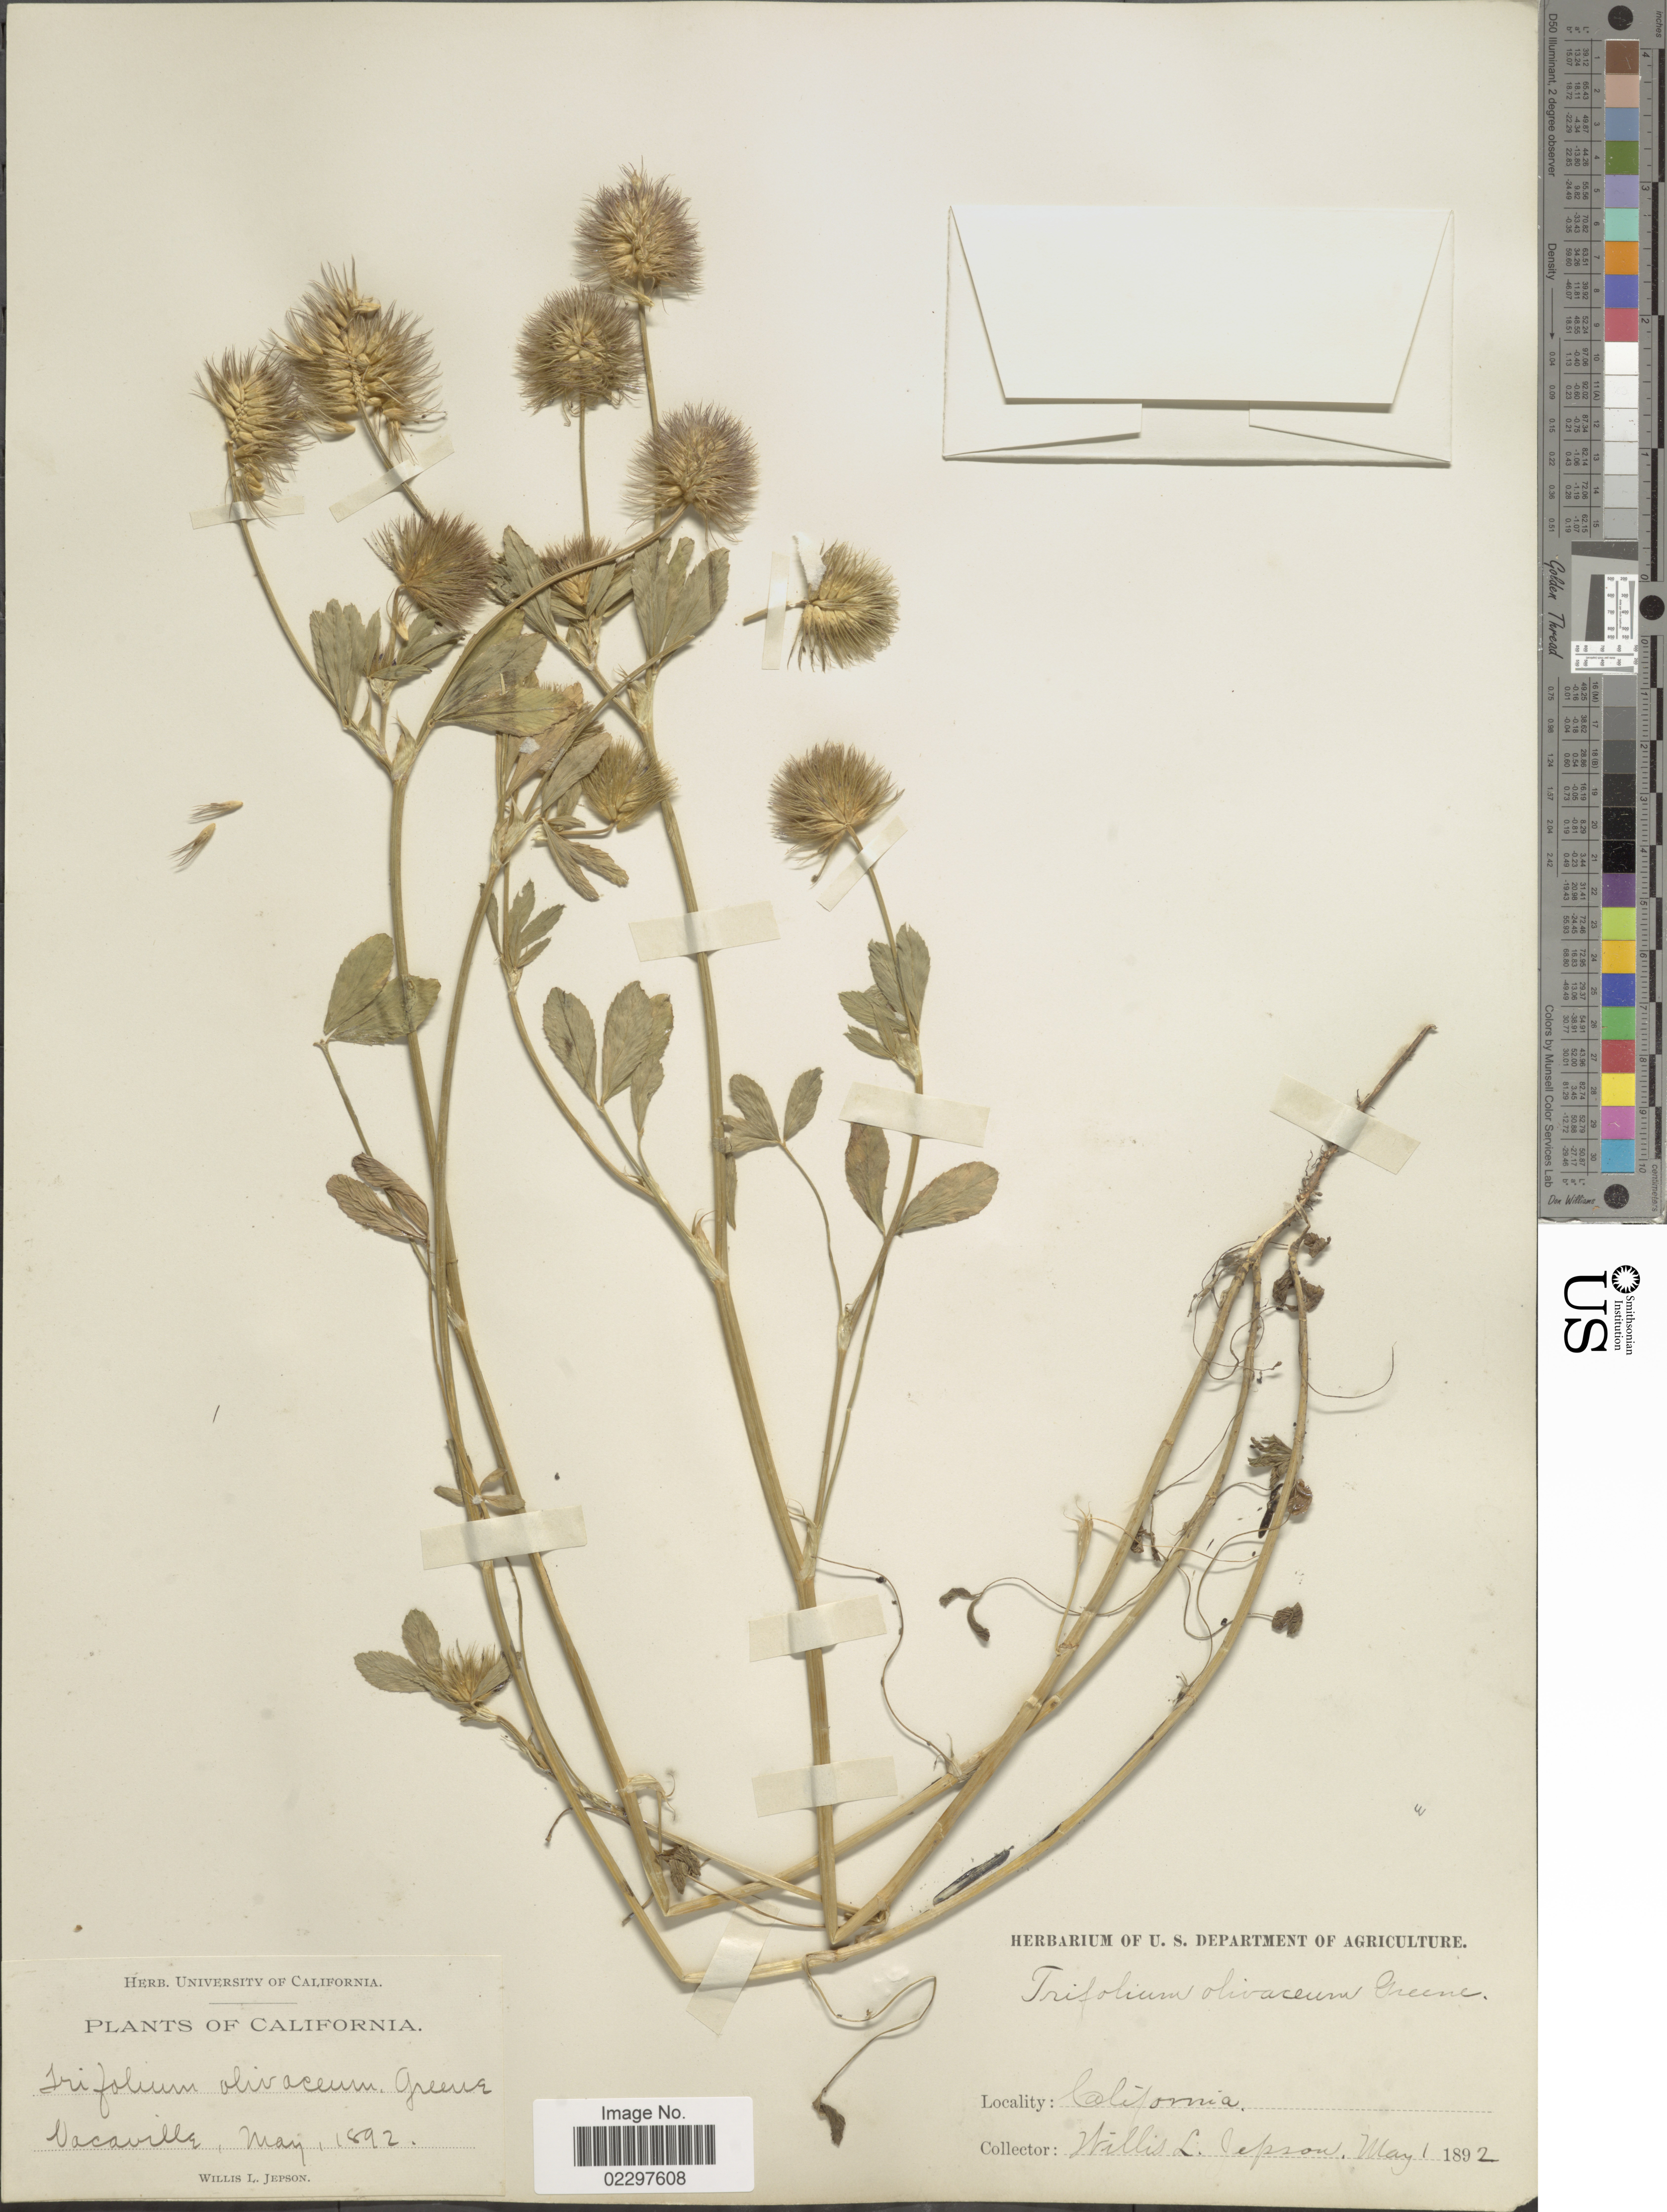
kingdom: Plantae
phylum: Tracheophyta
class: Magnoliopsida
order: Fabales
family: Fabaceae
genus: Trifolium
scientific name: Trifolium olivaceum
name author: Greene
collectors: W. L. Jepson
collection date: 1892-05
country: United States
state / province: California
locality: Vacaville